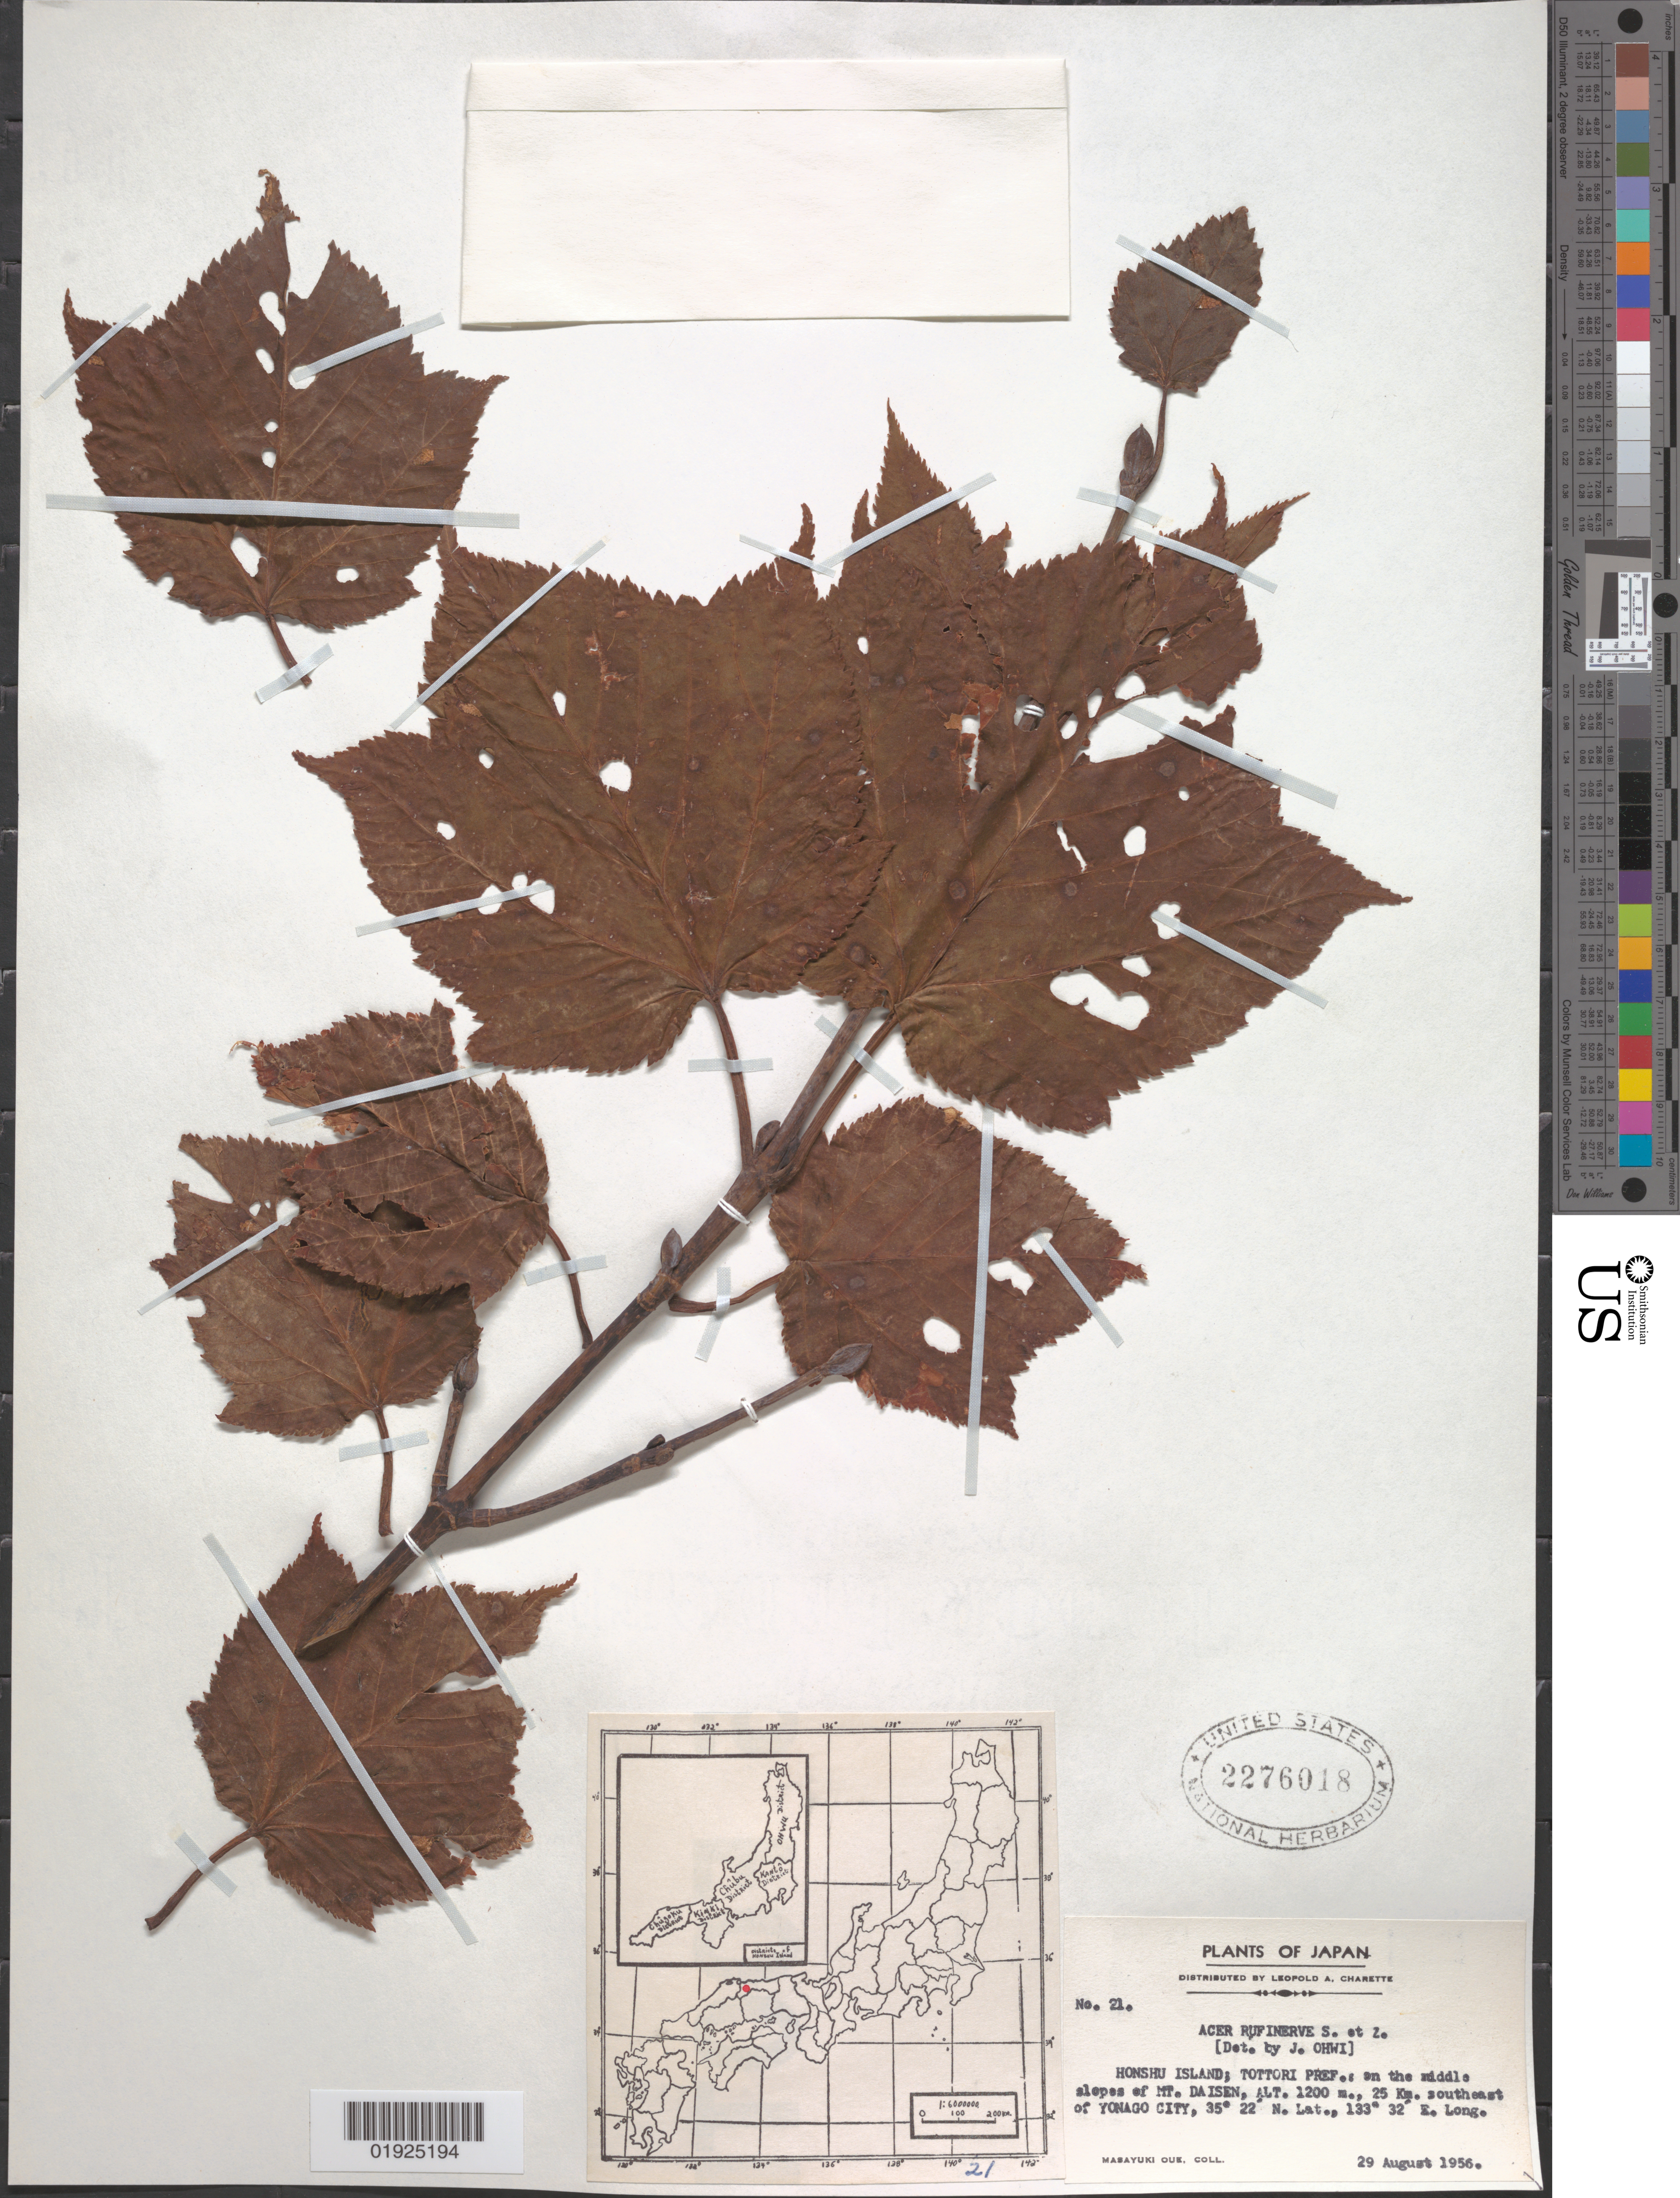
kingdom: Plantae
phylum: Tracheophyta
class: Magnoliopsida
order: Sapindales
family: Sapindaceae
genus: Acer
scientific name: Acer rufinerve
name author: Siebold & Zucc.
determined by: Ohwi, J.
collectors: M. Oue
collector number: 21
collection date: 1956-08-29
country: Japan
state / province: Tottori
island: Honshu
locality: Mt. Daisen, middle slopes; 25 km SE of Yonago City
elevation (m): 1200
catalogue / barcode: US 2276018